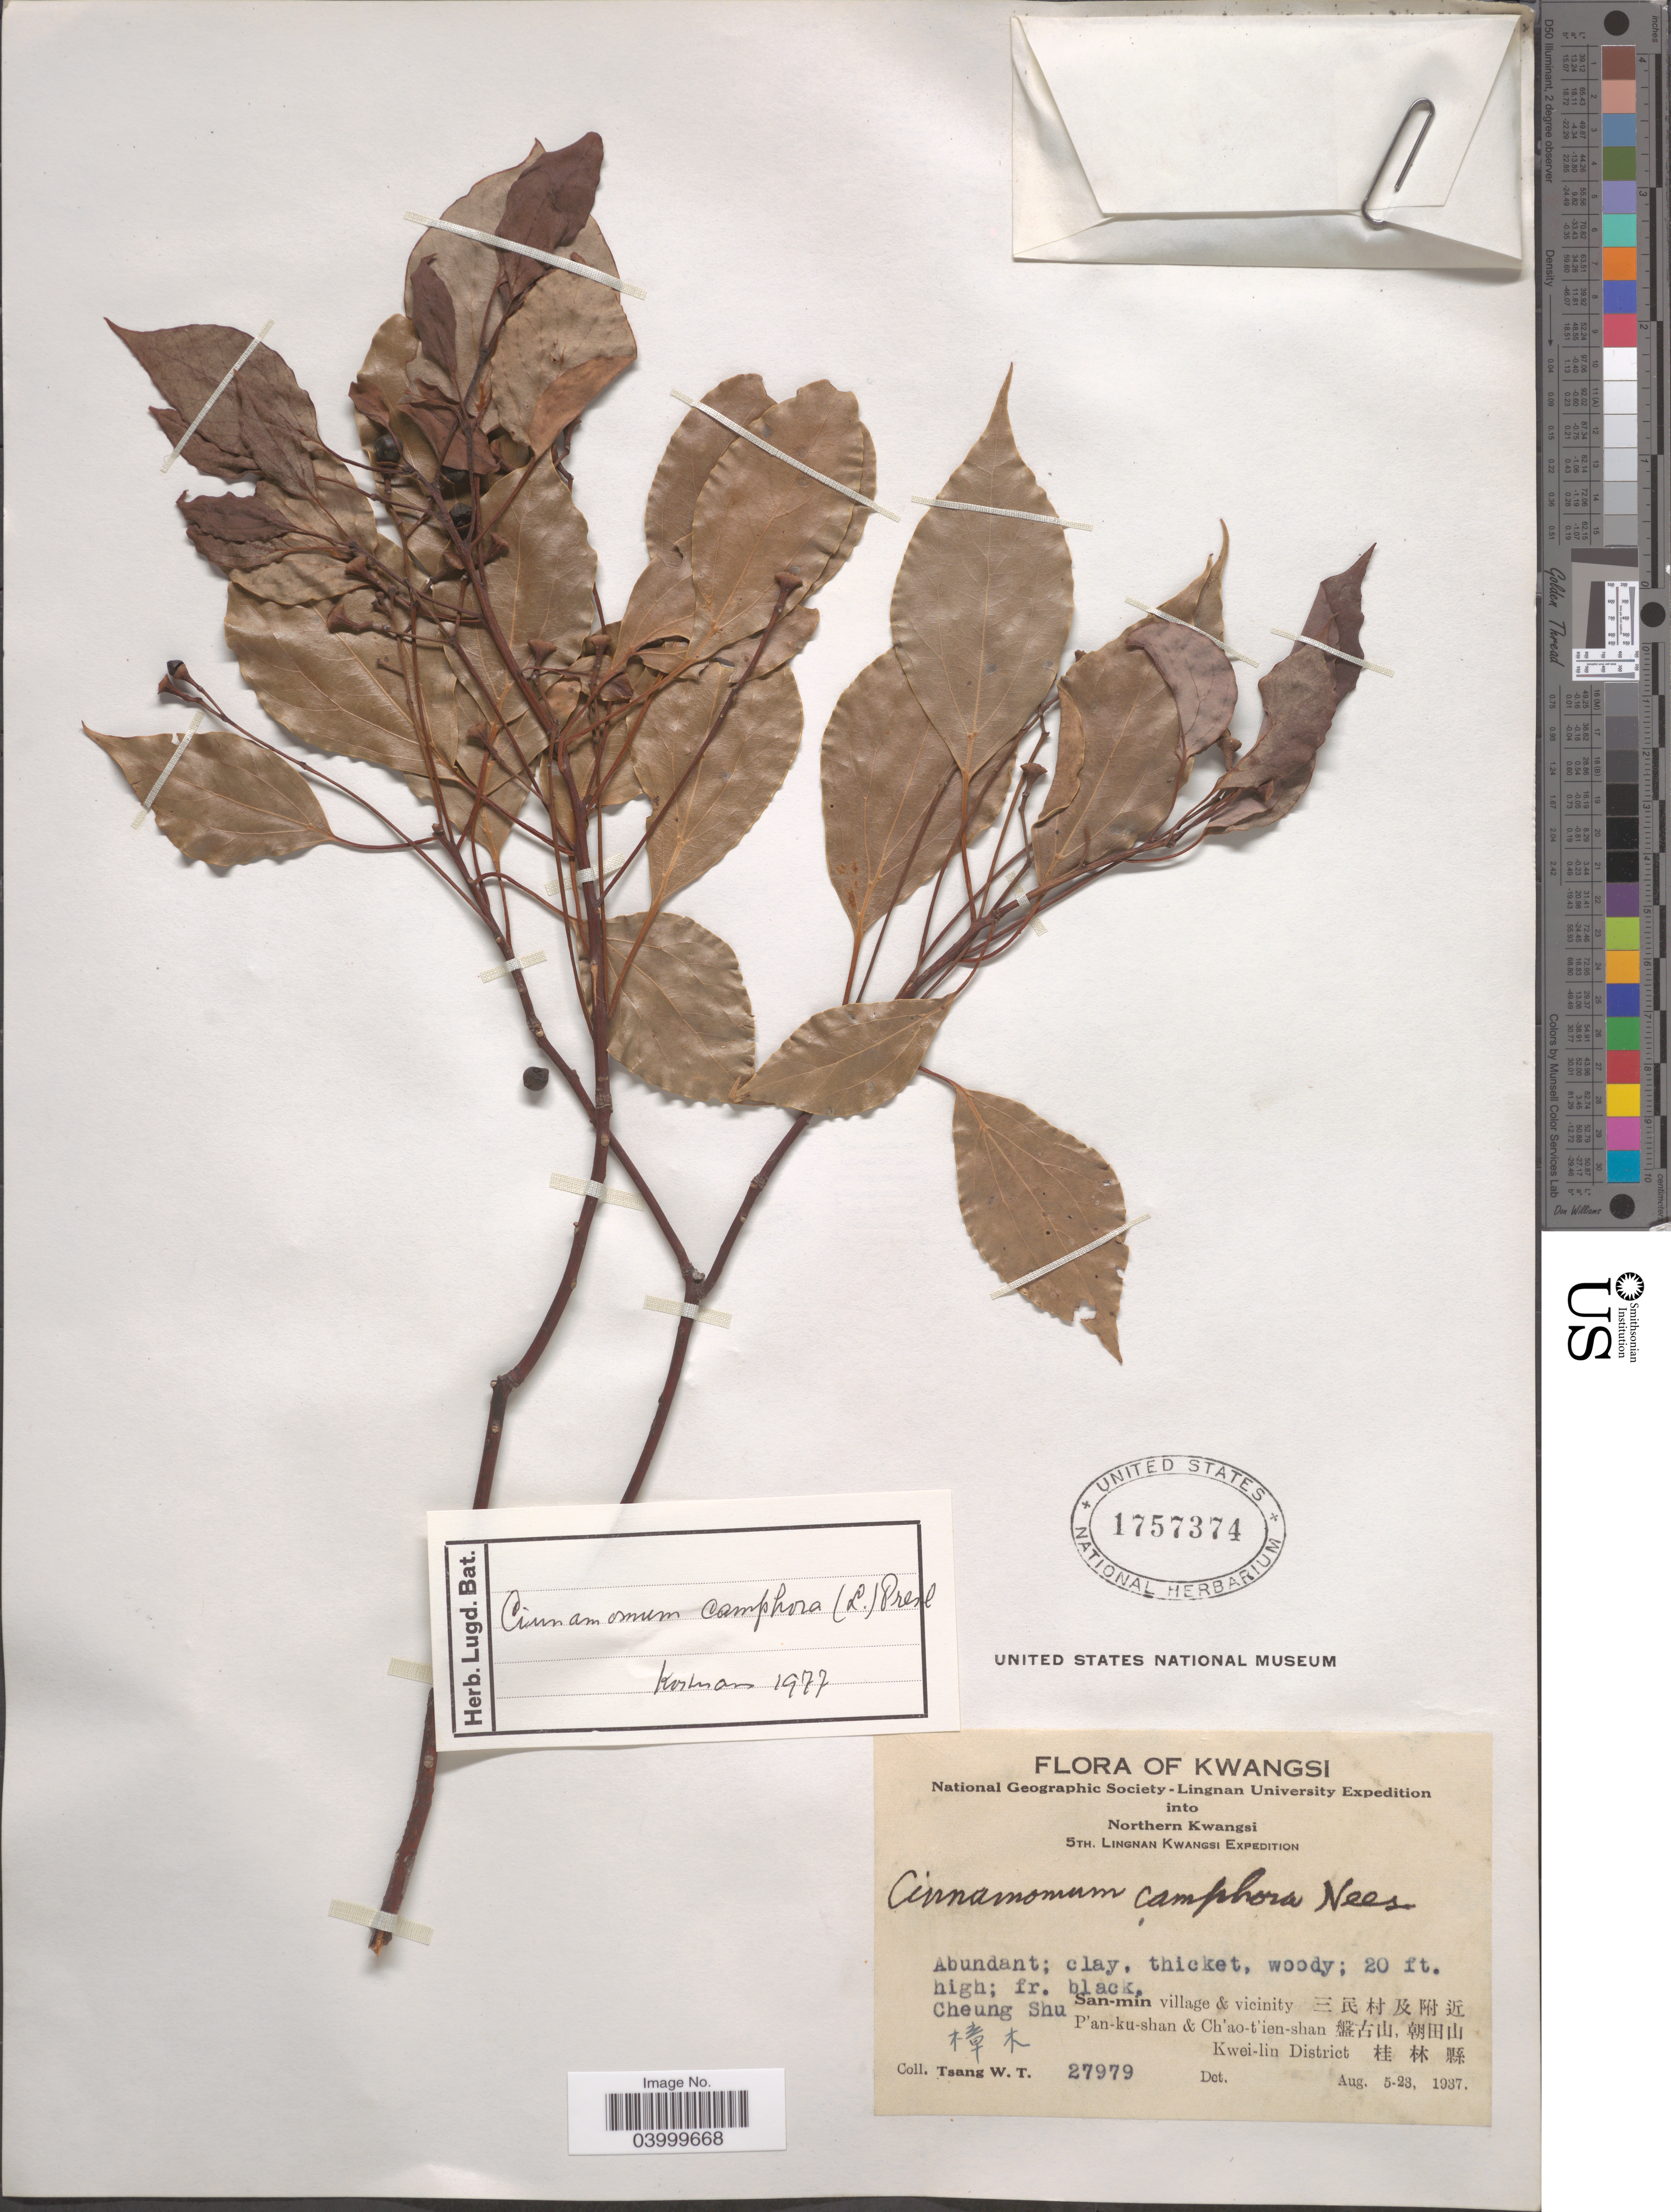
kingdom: Plantae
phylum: Tracheophyta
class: Magnoliopsida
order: Laurales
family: Lauraceae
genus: Cinnamomum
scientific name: Cinnamomum camphora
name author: (L.) J. Presl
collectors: W. T. Tsang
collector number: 27979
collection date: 1937-08-05/1937-08-23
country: China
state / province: Guangxi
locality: Kwangsi. Northern Kwangsi. Cheung Shu X. San-min village & vicinity X. P'an-ku-shan & Ch'ao-t'ien-shan X, X. Kwei-lin District X.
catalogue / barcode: US 1757374